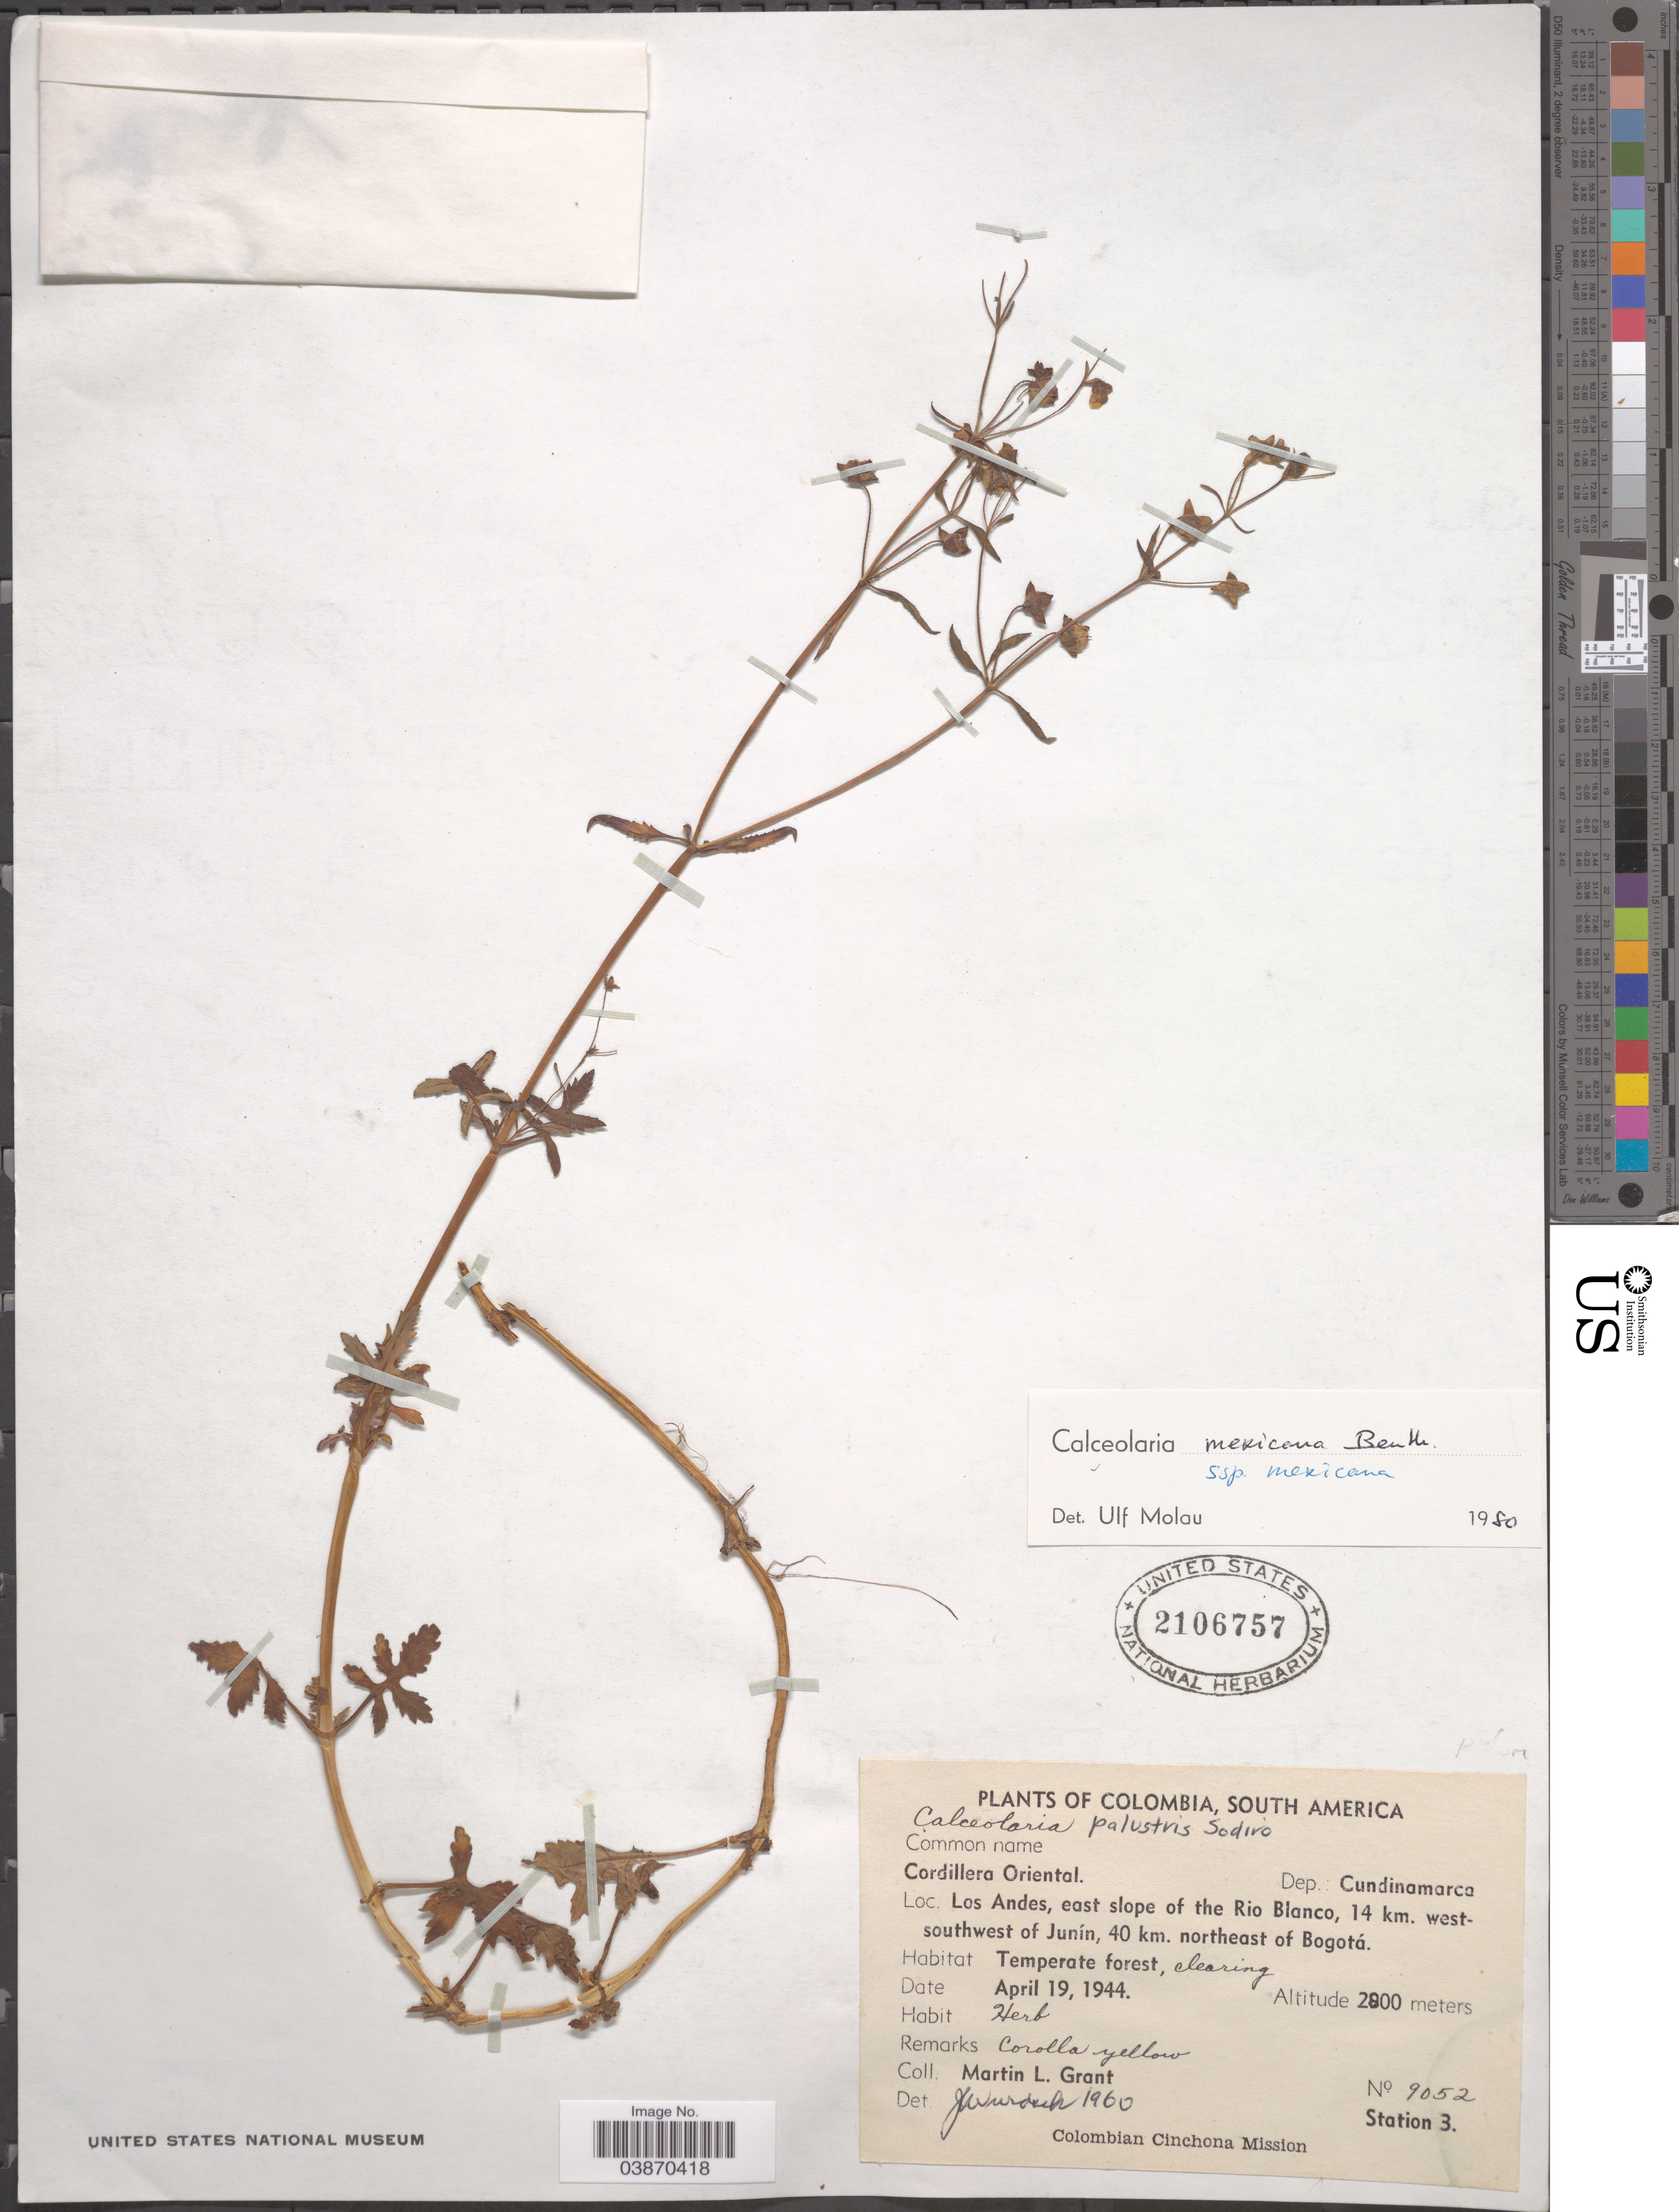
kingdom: Plantae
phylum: Tracheophyta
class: Magnoliopsida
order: Lamiales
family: Calceolariaceae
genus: Calceolaria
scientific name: Calceolaria mexicana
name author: Benth.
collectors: M. L. Grant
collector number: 9052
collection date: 1944-04-19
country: Colombia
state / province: Cundinamarca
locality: Cordillera Oriental. Dep.: Cundinamarca. Los Andes, east slope of the Rio Blanco, 14 km. west-southwest of Junín, 40 km. northeast of Bogotá. Station 3.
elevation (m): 2800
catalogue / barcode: US 2106757